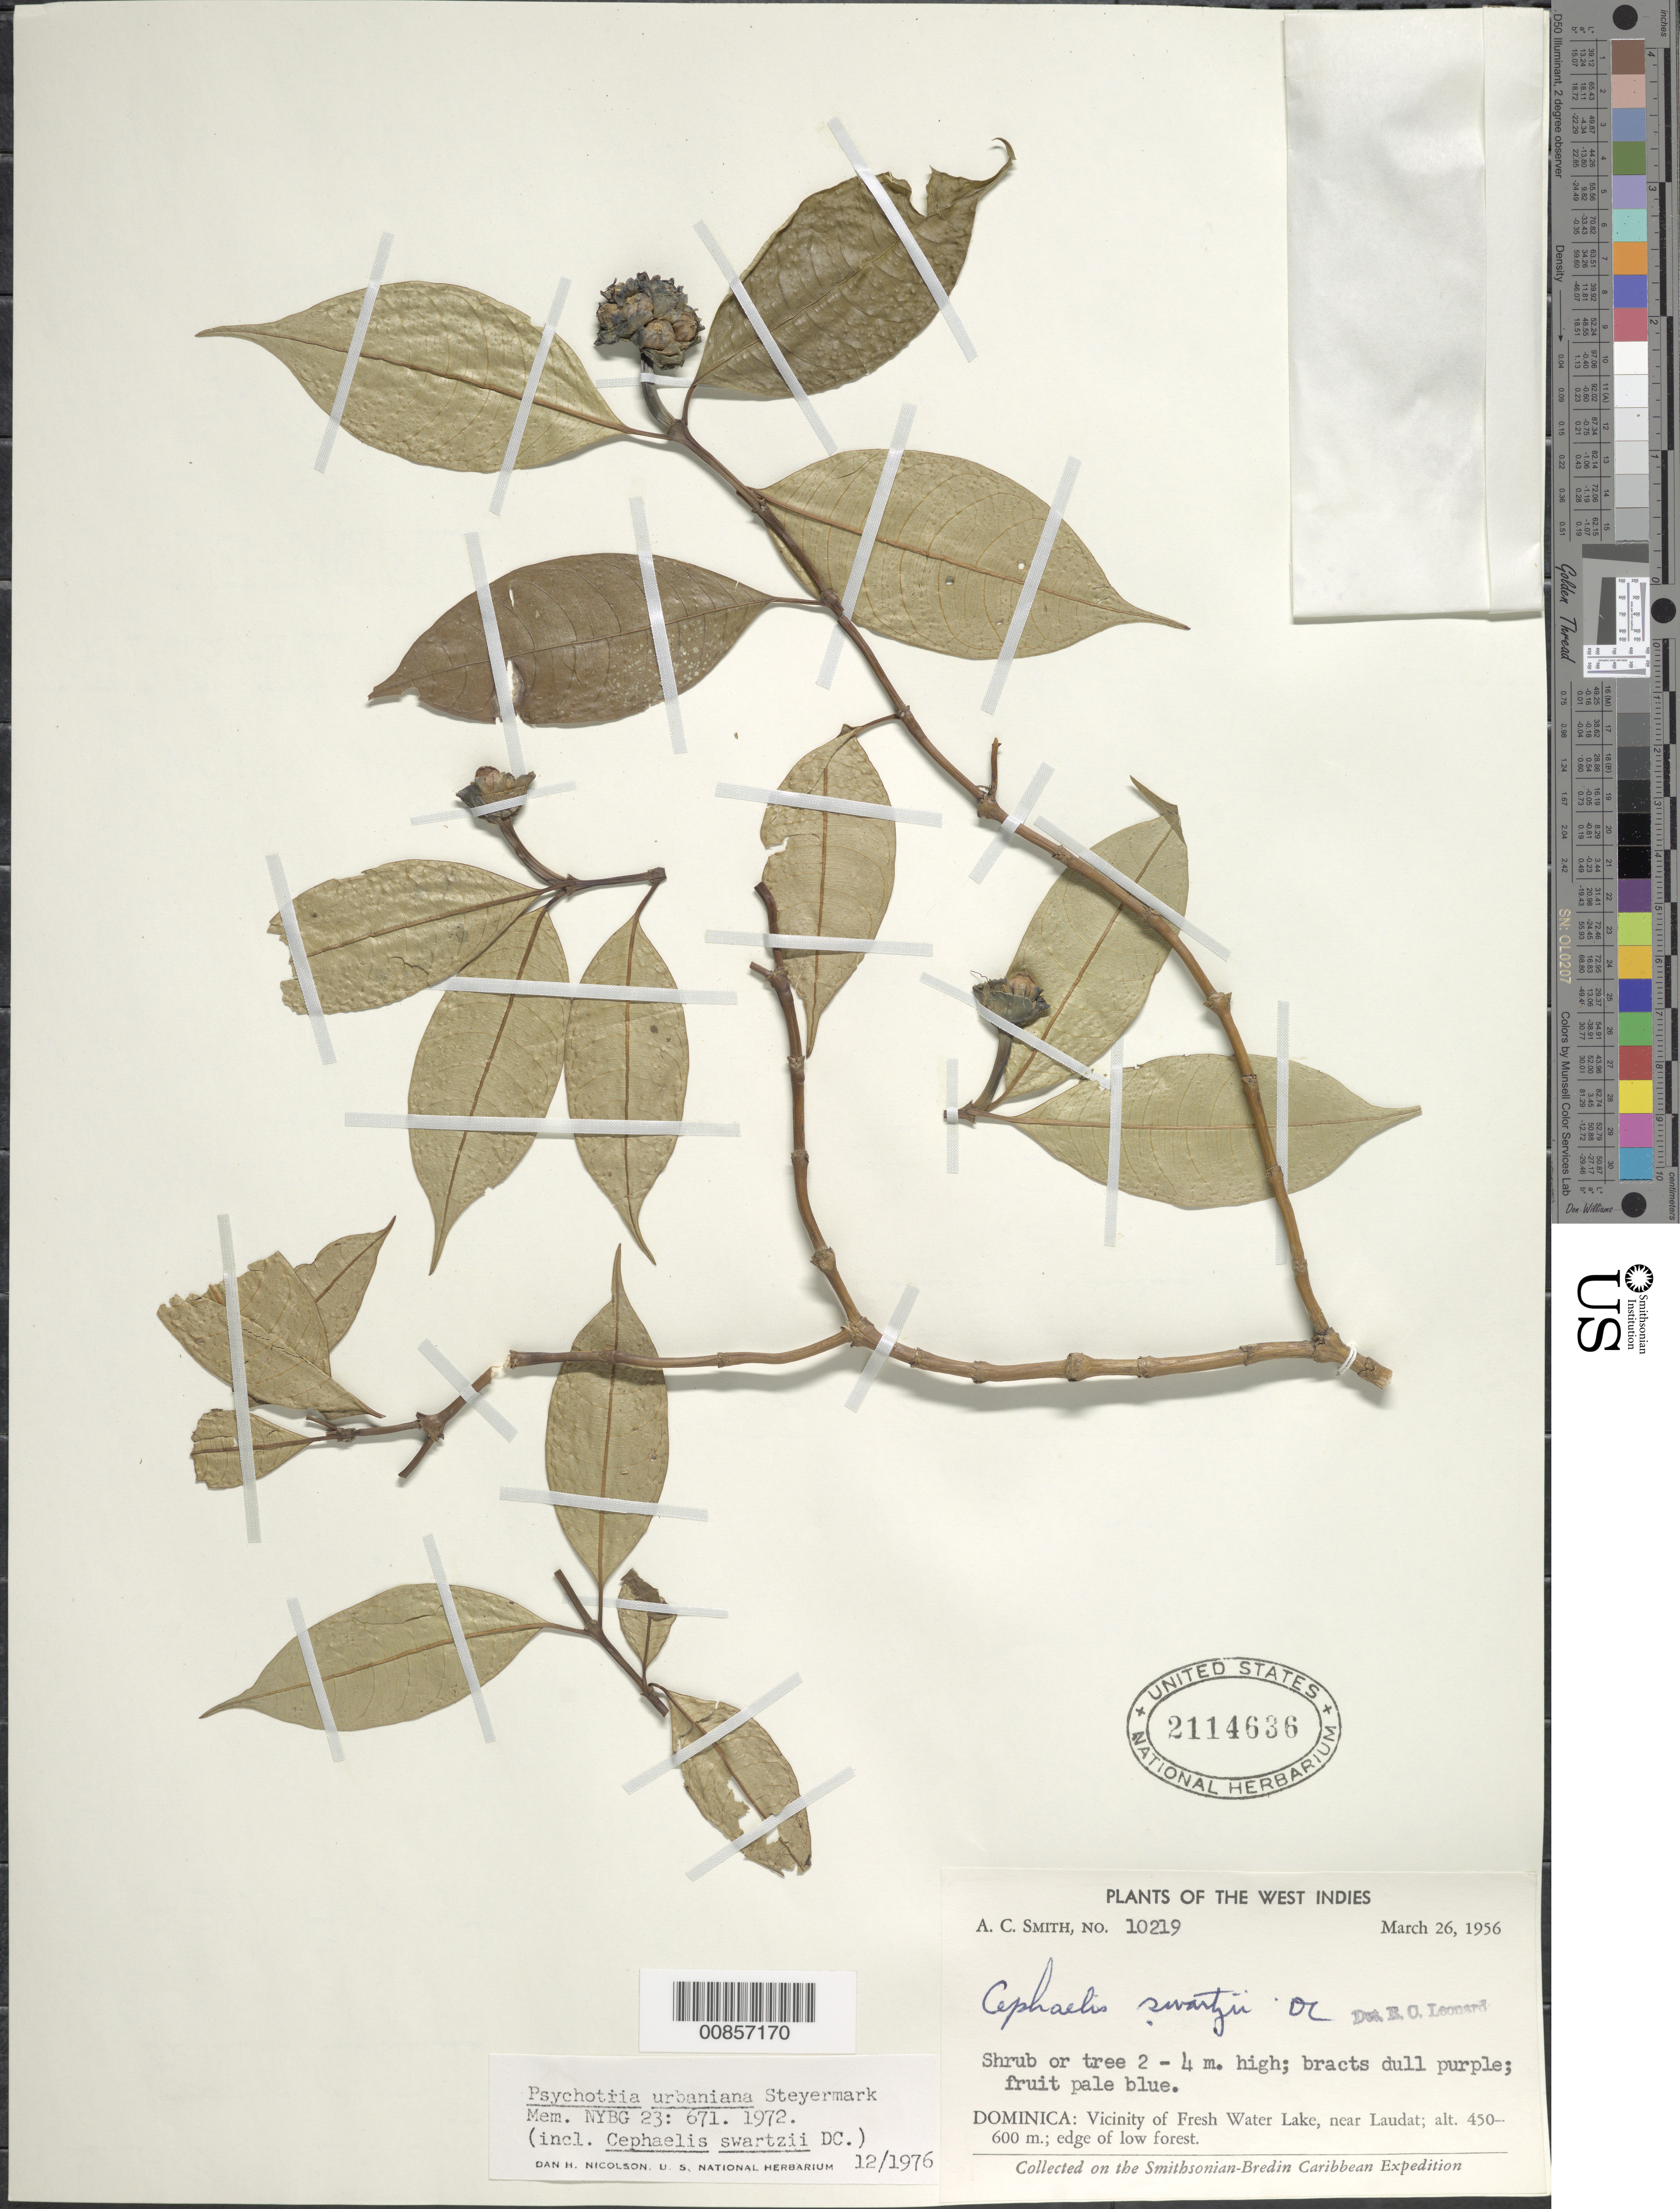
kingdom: Plantae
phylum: Tracheophyta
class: Magnoliopsida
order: Gentianales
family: Rubiaceae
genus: Psychotria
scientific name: Psychotria urbaniana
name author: Steyerm.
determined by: Nicolson, Dan H.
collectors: A. C. Smith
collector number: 10219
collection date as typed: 26 Mar 1956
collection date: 1956-03-26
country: Dominica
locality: Vicinity of Fresh Water Lake, near Laudat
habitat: Edge of low forest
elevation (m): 450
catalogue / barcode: US 2114636